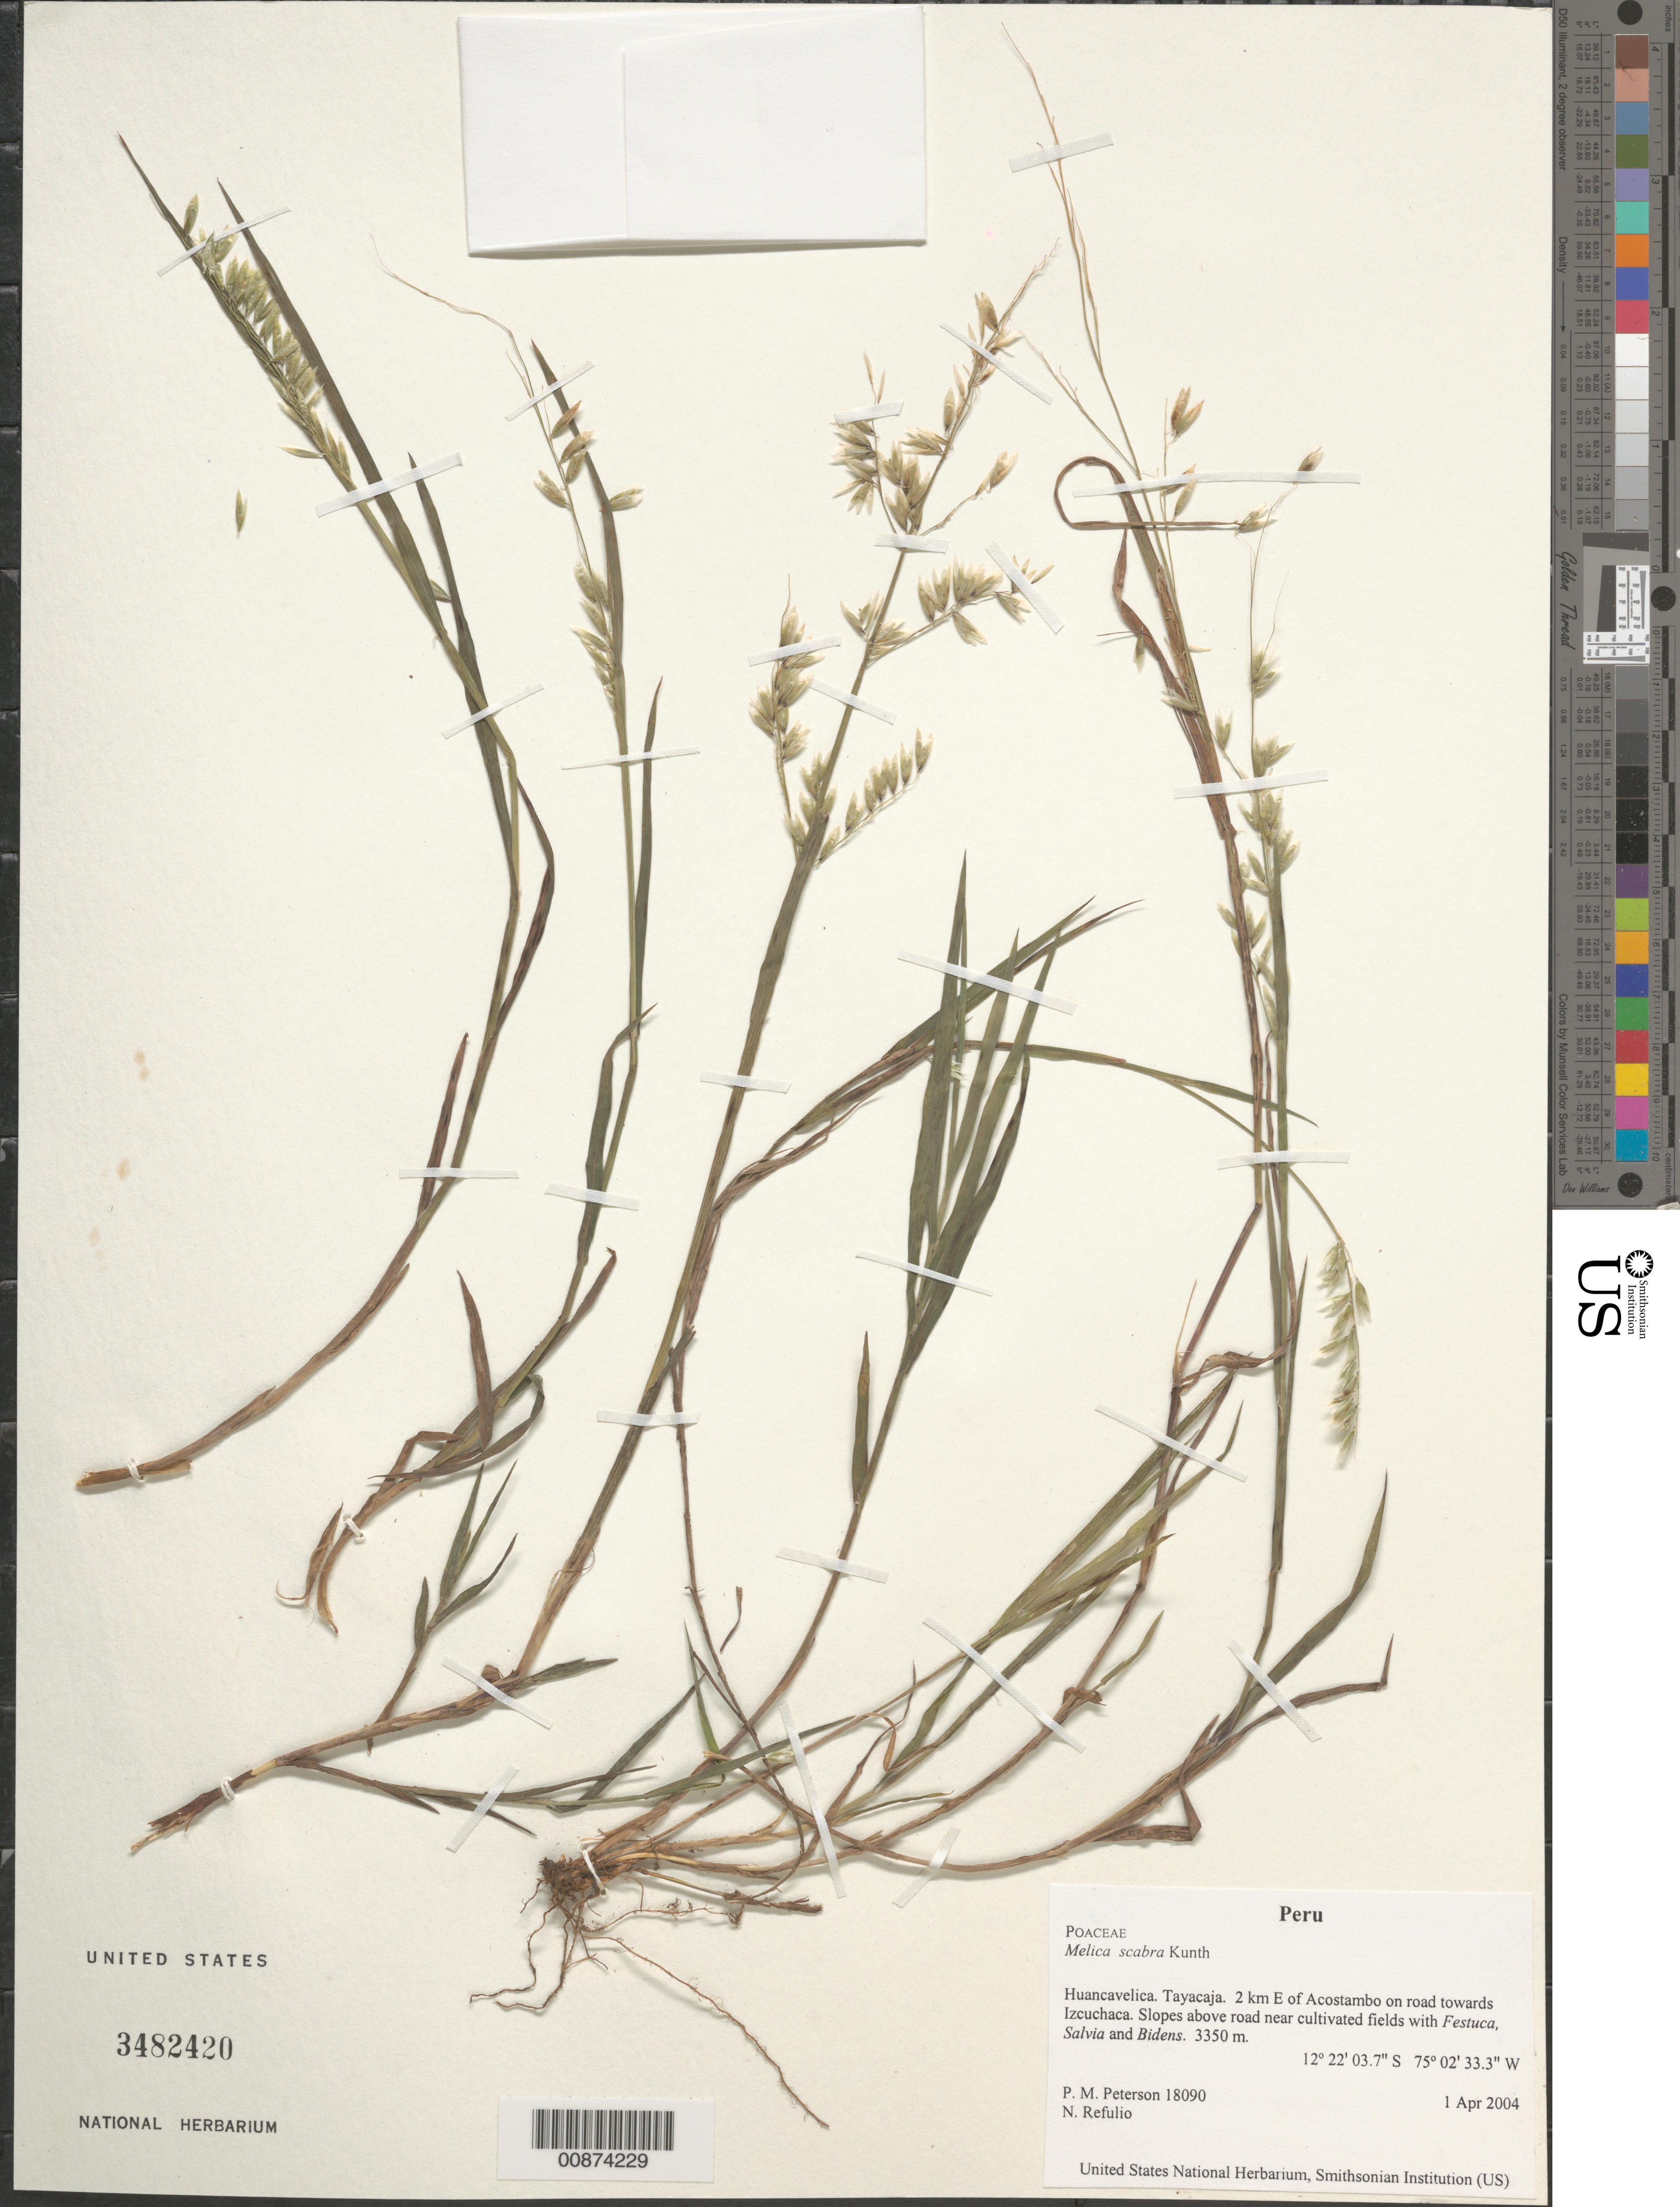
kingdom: Plantae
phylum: Tracheophyta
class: Liliopsida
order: Poales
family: Poaceae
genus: Melica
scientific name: Melica scabra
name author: Kunth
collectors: P. M. Peterson & N. Refulio-Rodríguez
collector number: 18090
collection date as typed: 01 Apr 2004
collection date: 2004-04-01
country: Peru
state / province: Huancavelica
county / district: Tayacaja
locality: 2 km E of Acostambo on road towards Izcuchaca. Slopes above road near cultivated fields with Festuca, Salvia and Bidens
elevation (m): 3350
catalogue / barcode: US 3482420